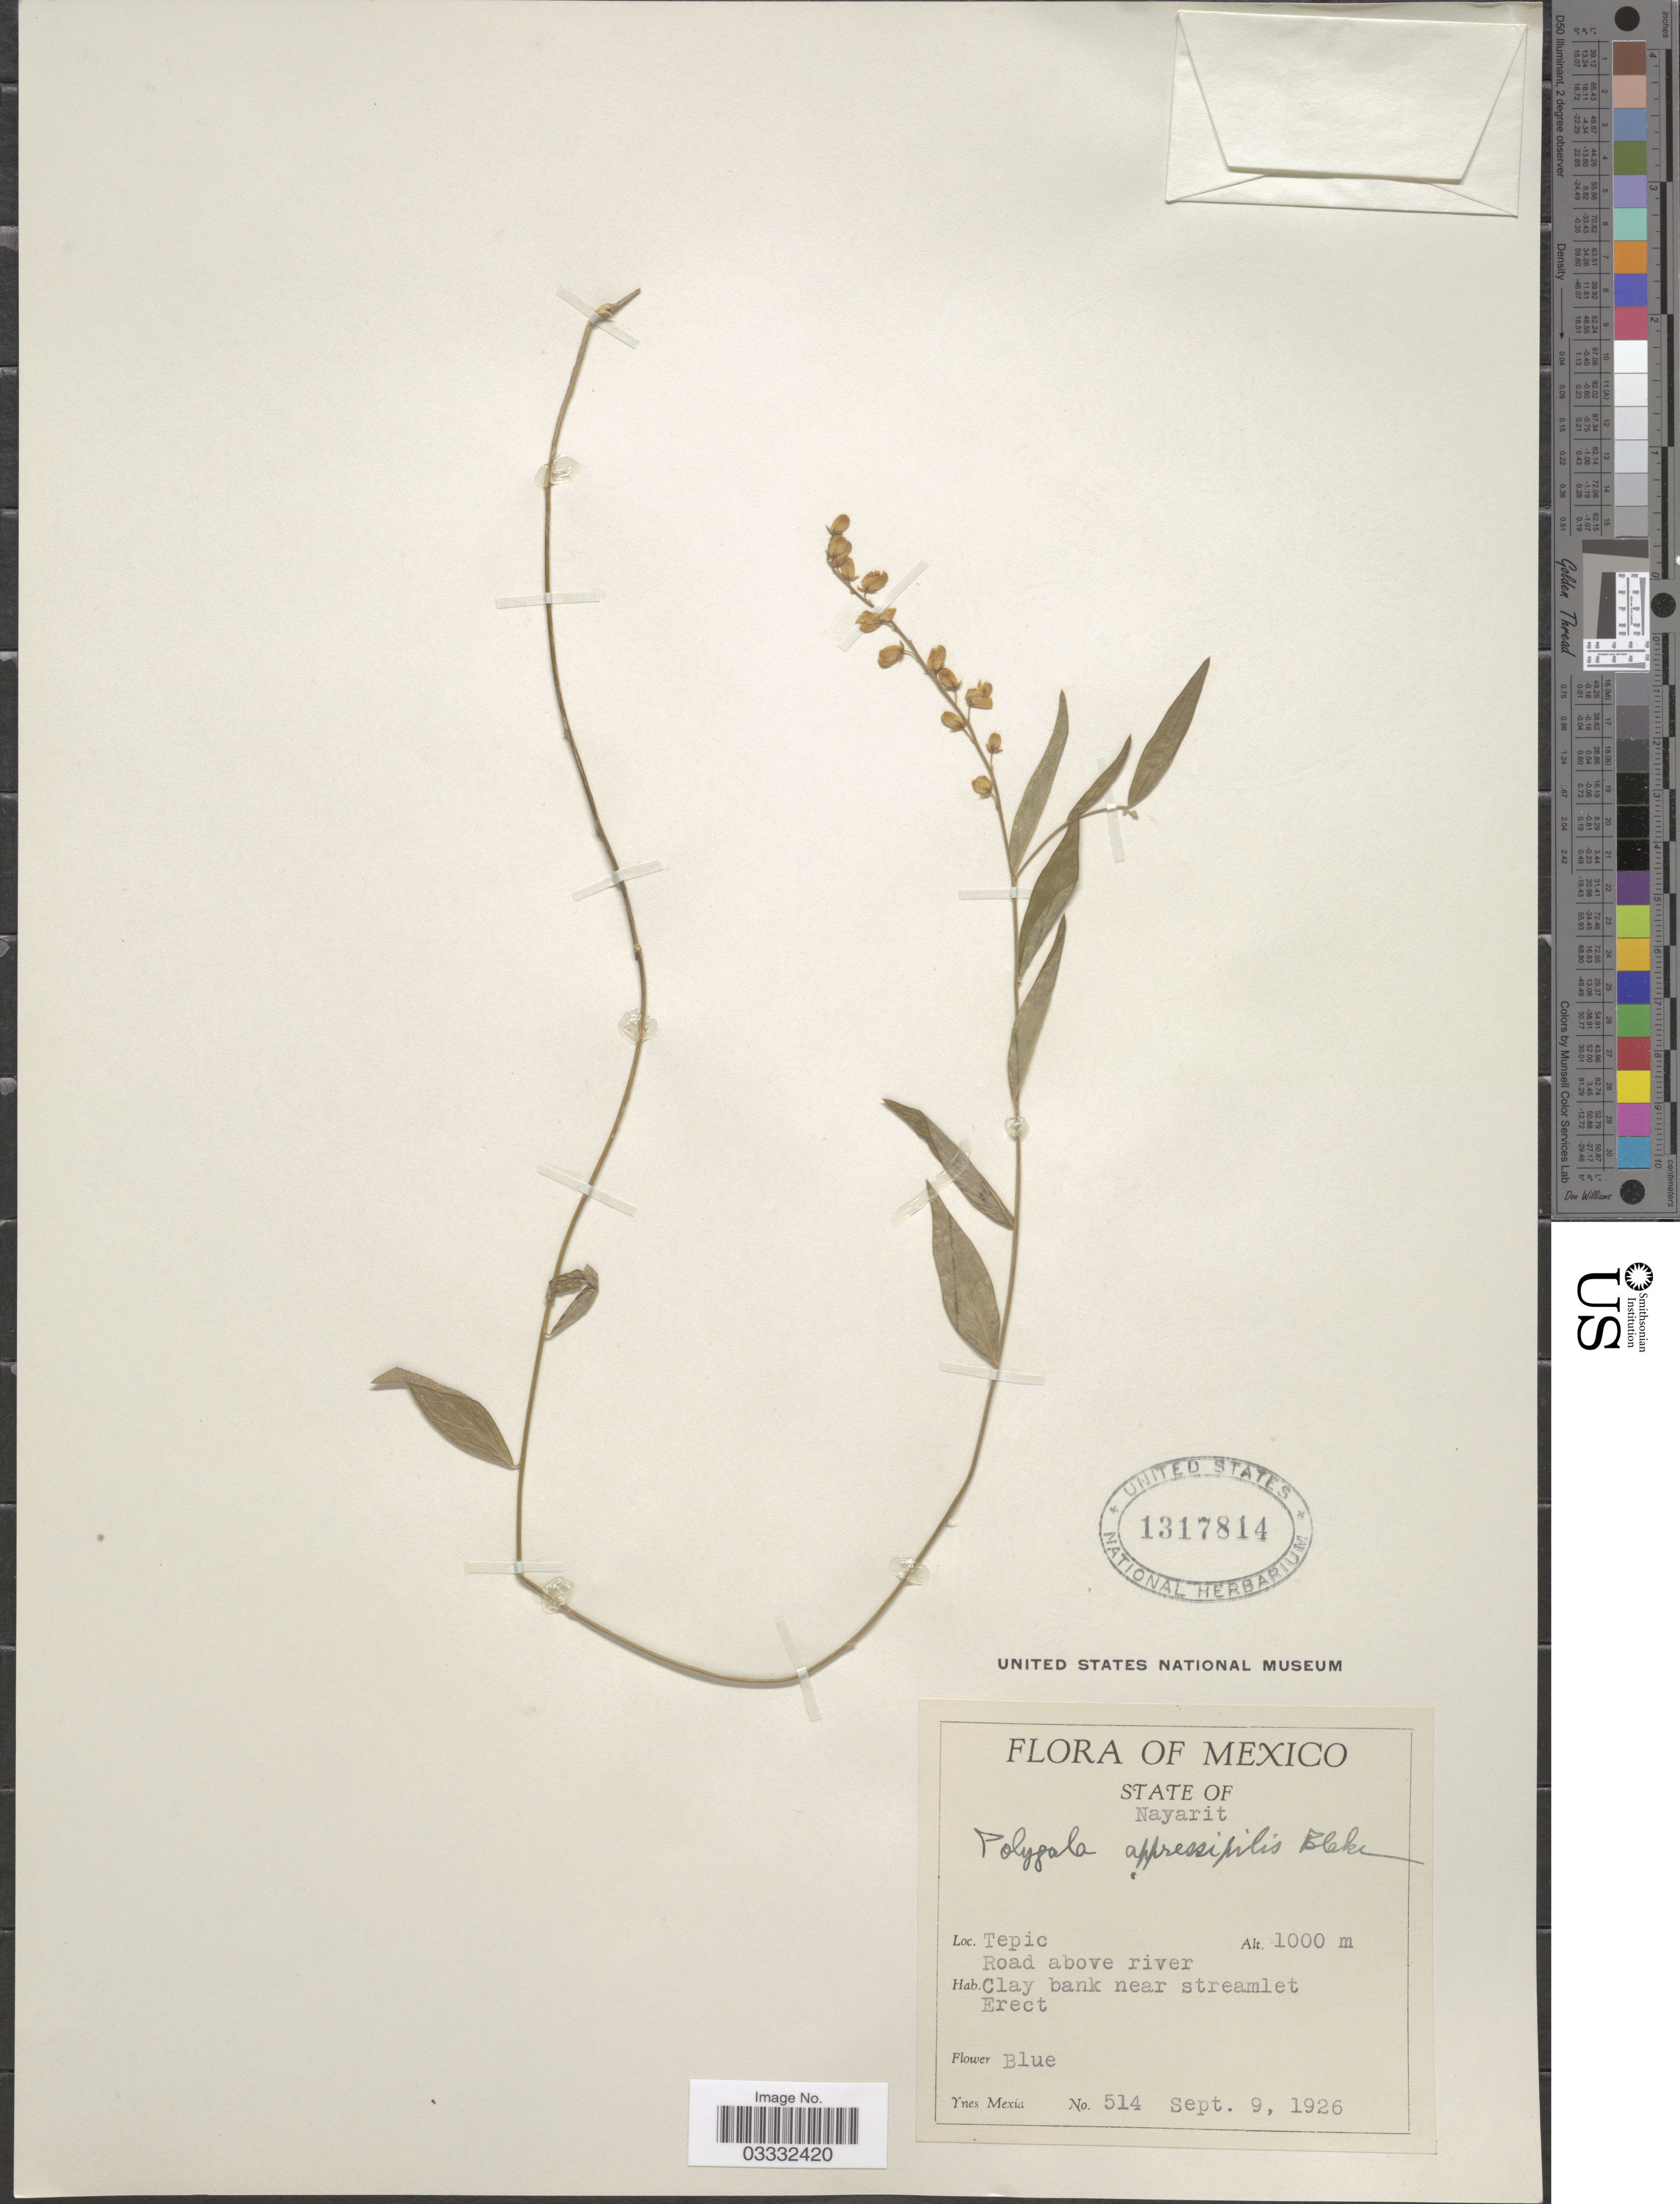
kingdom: Plantae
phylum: Tracheophyta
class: Magnoliopsida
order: Fabales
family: Polygalaceae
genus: Polygala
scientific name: Polygala appressipilis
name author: S.F. Blake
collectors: Y. Mexia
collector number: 514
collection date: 1926-09-09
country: Mexico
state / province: Nayarit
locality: Tepic. Road above river.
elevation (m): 1000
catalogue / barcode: US 1317814